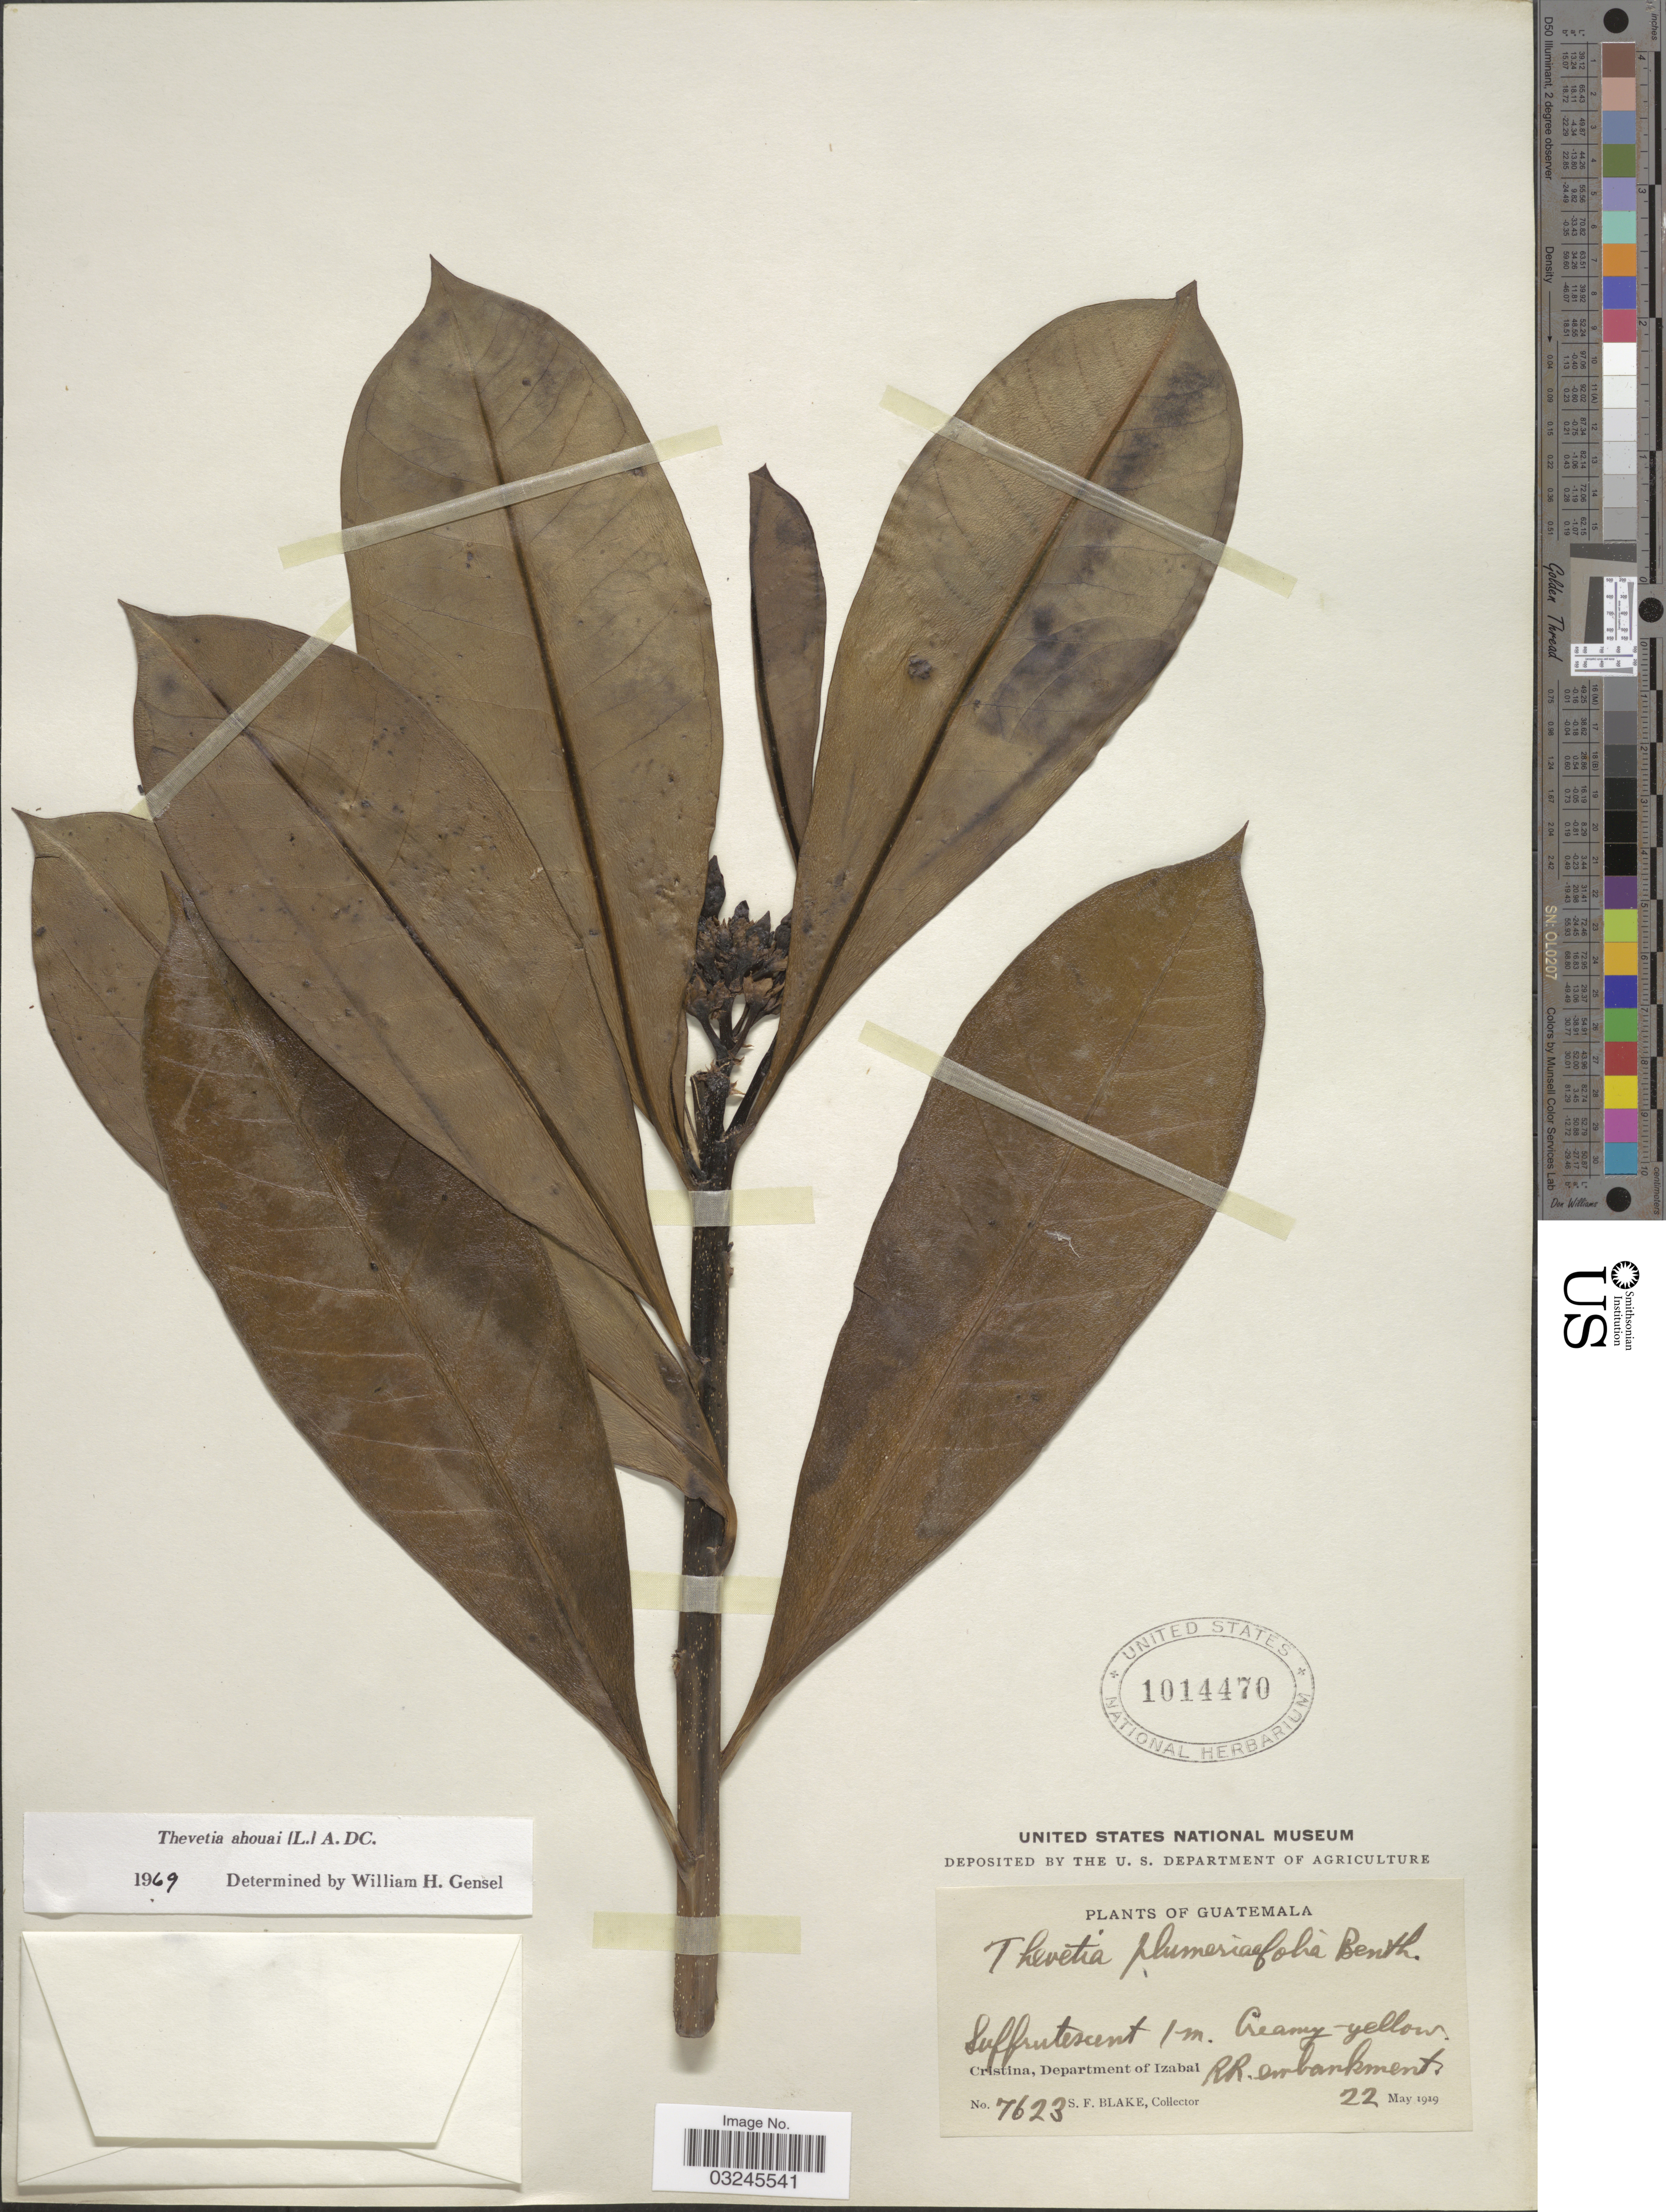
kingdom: Plantae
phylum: Tracheophyta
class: Magnoliopsida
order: Gentianales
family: Apocynaceae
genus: Thevetia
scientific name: Thevetia ahouai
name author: (L.) A. DC.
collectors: S. Blake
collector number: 7623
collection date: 1919-05-22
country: Guatemala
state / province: Izabal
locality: Cristina, Department of Izabal. RR. embankment.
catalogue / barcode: US 1014470